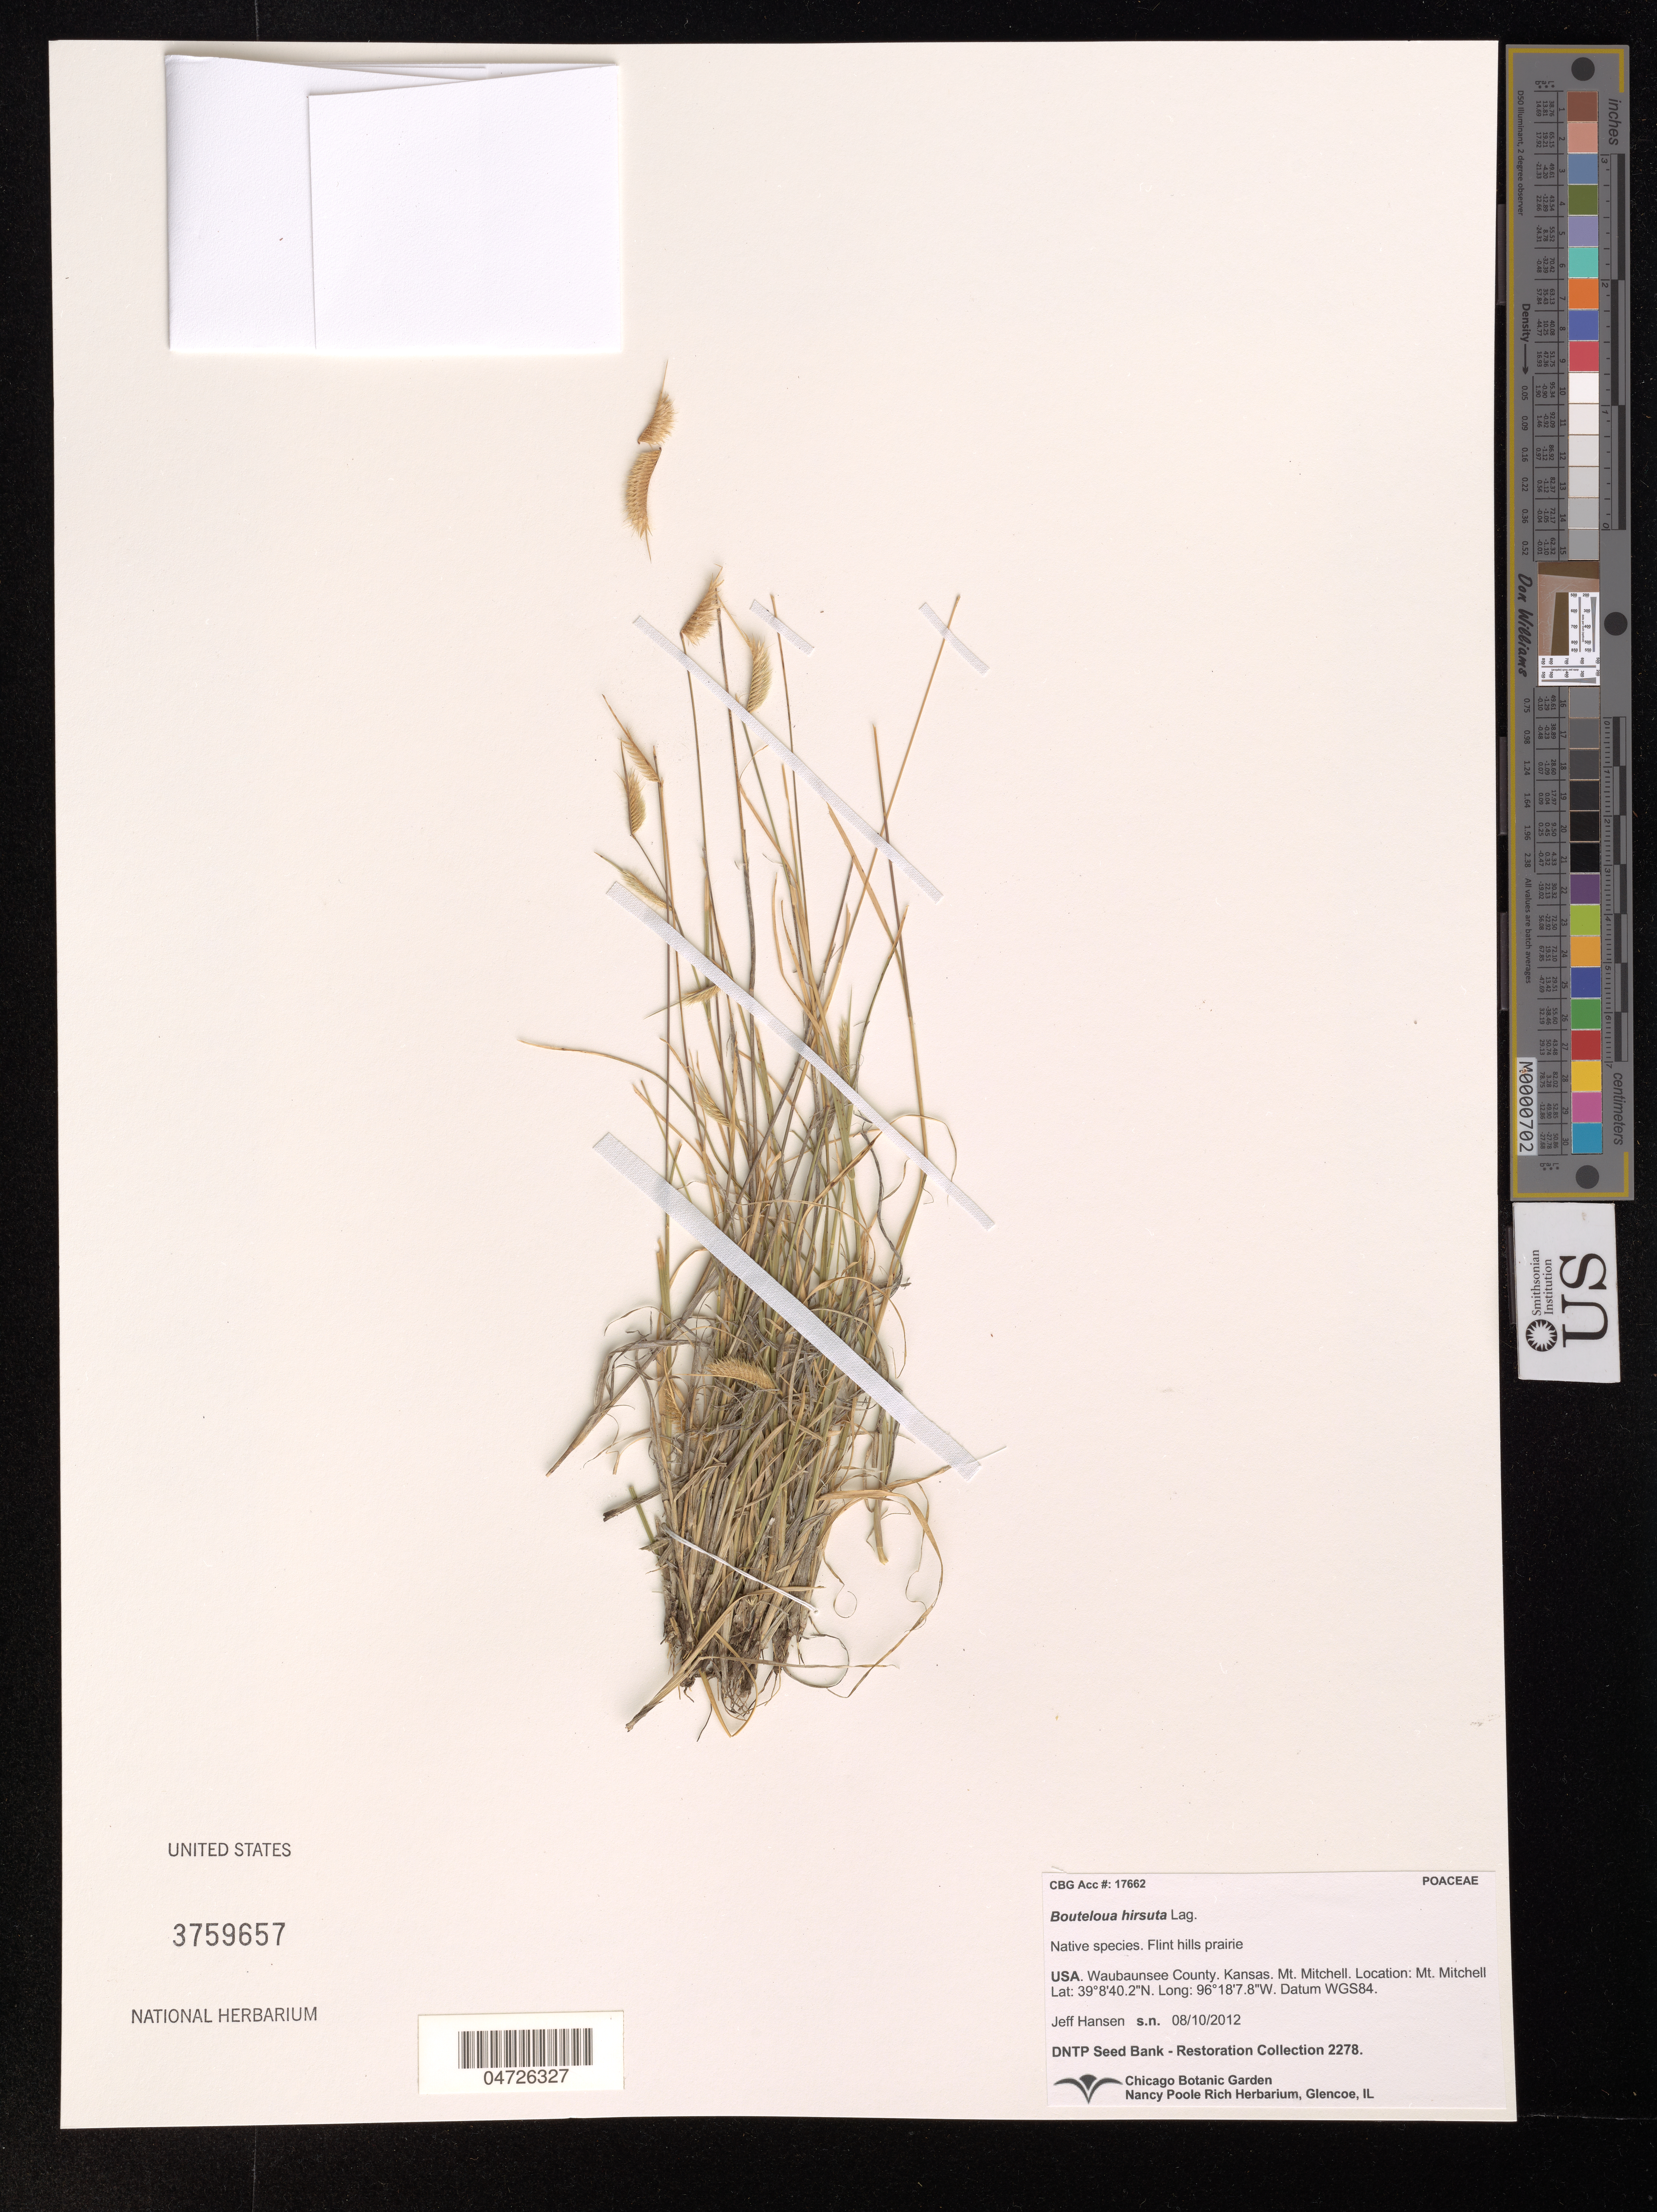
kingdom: Plantae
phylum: Tracheophyta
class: Liliopsida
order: Poales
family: Poaceae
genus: Bouteloua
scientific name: Bouteloua hirsuta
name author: Lag.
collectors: J. Hansen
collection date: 2012-08-10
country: United States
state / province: Kansas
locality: Waubaunsee County. Mt. Mitchell. Datum WGS84.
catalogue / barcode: US 3759657